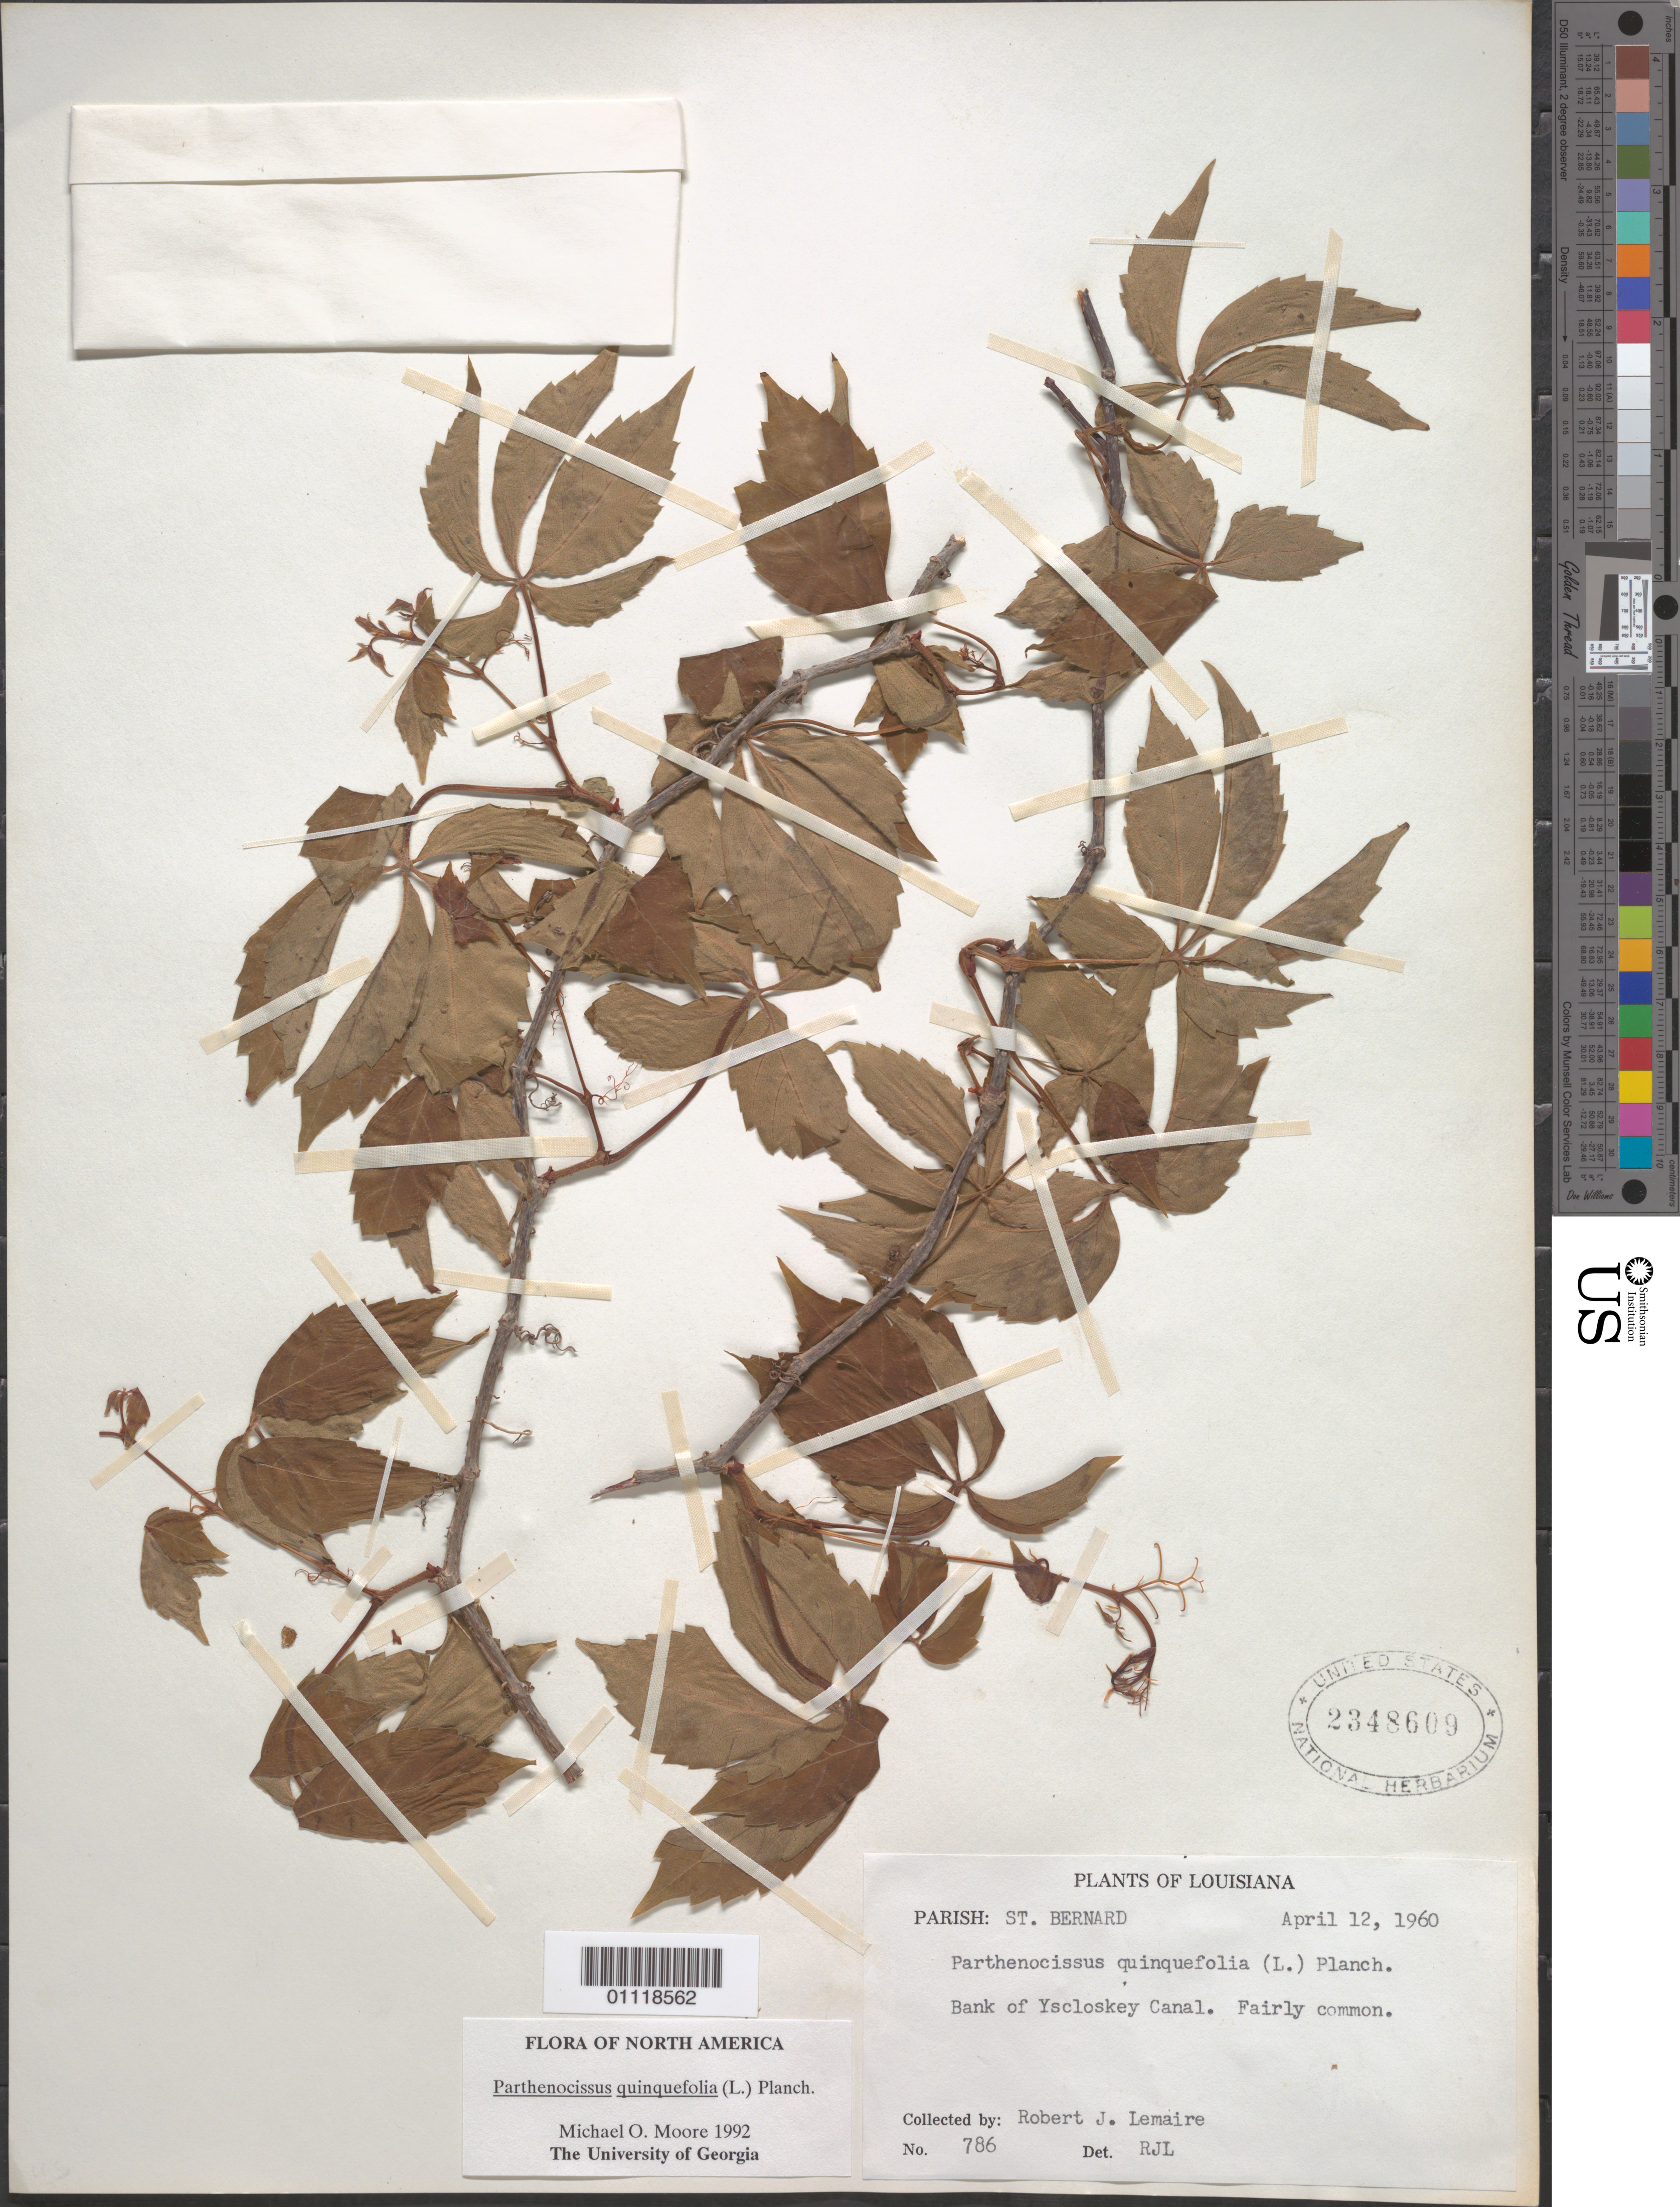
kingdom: Plantae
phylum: Tracheophyta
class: Magnoliopsida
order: Vitales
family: Vitaceae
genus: Parthenocissus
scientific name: Parthenocissus quinquefolia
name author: (L.) Planch.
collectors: R. J. Lemaire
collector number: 786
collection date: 1960-04-12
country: United States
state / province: Louisiana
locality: Bank of Yscloskey Canal. Parish: St Bernard.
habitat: Fairly common.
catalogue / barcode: US 2348609